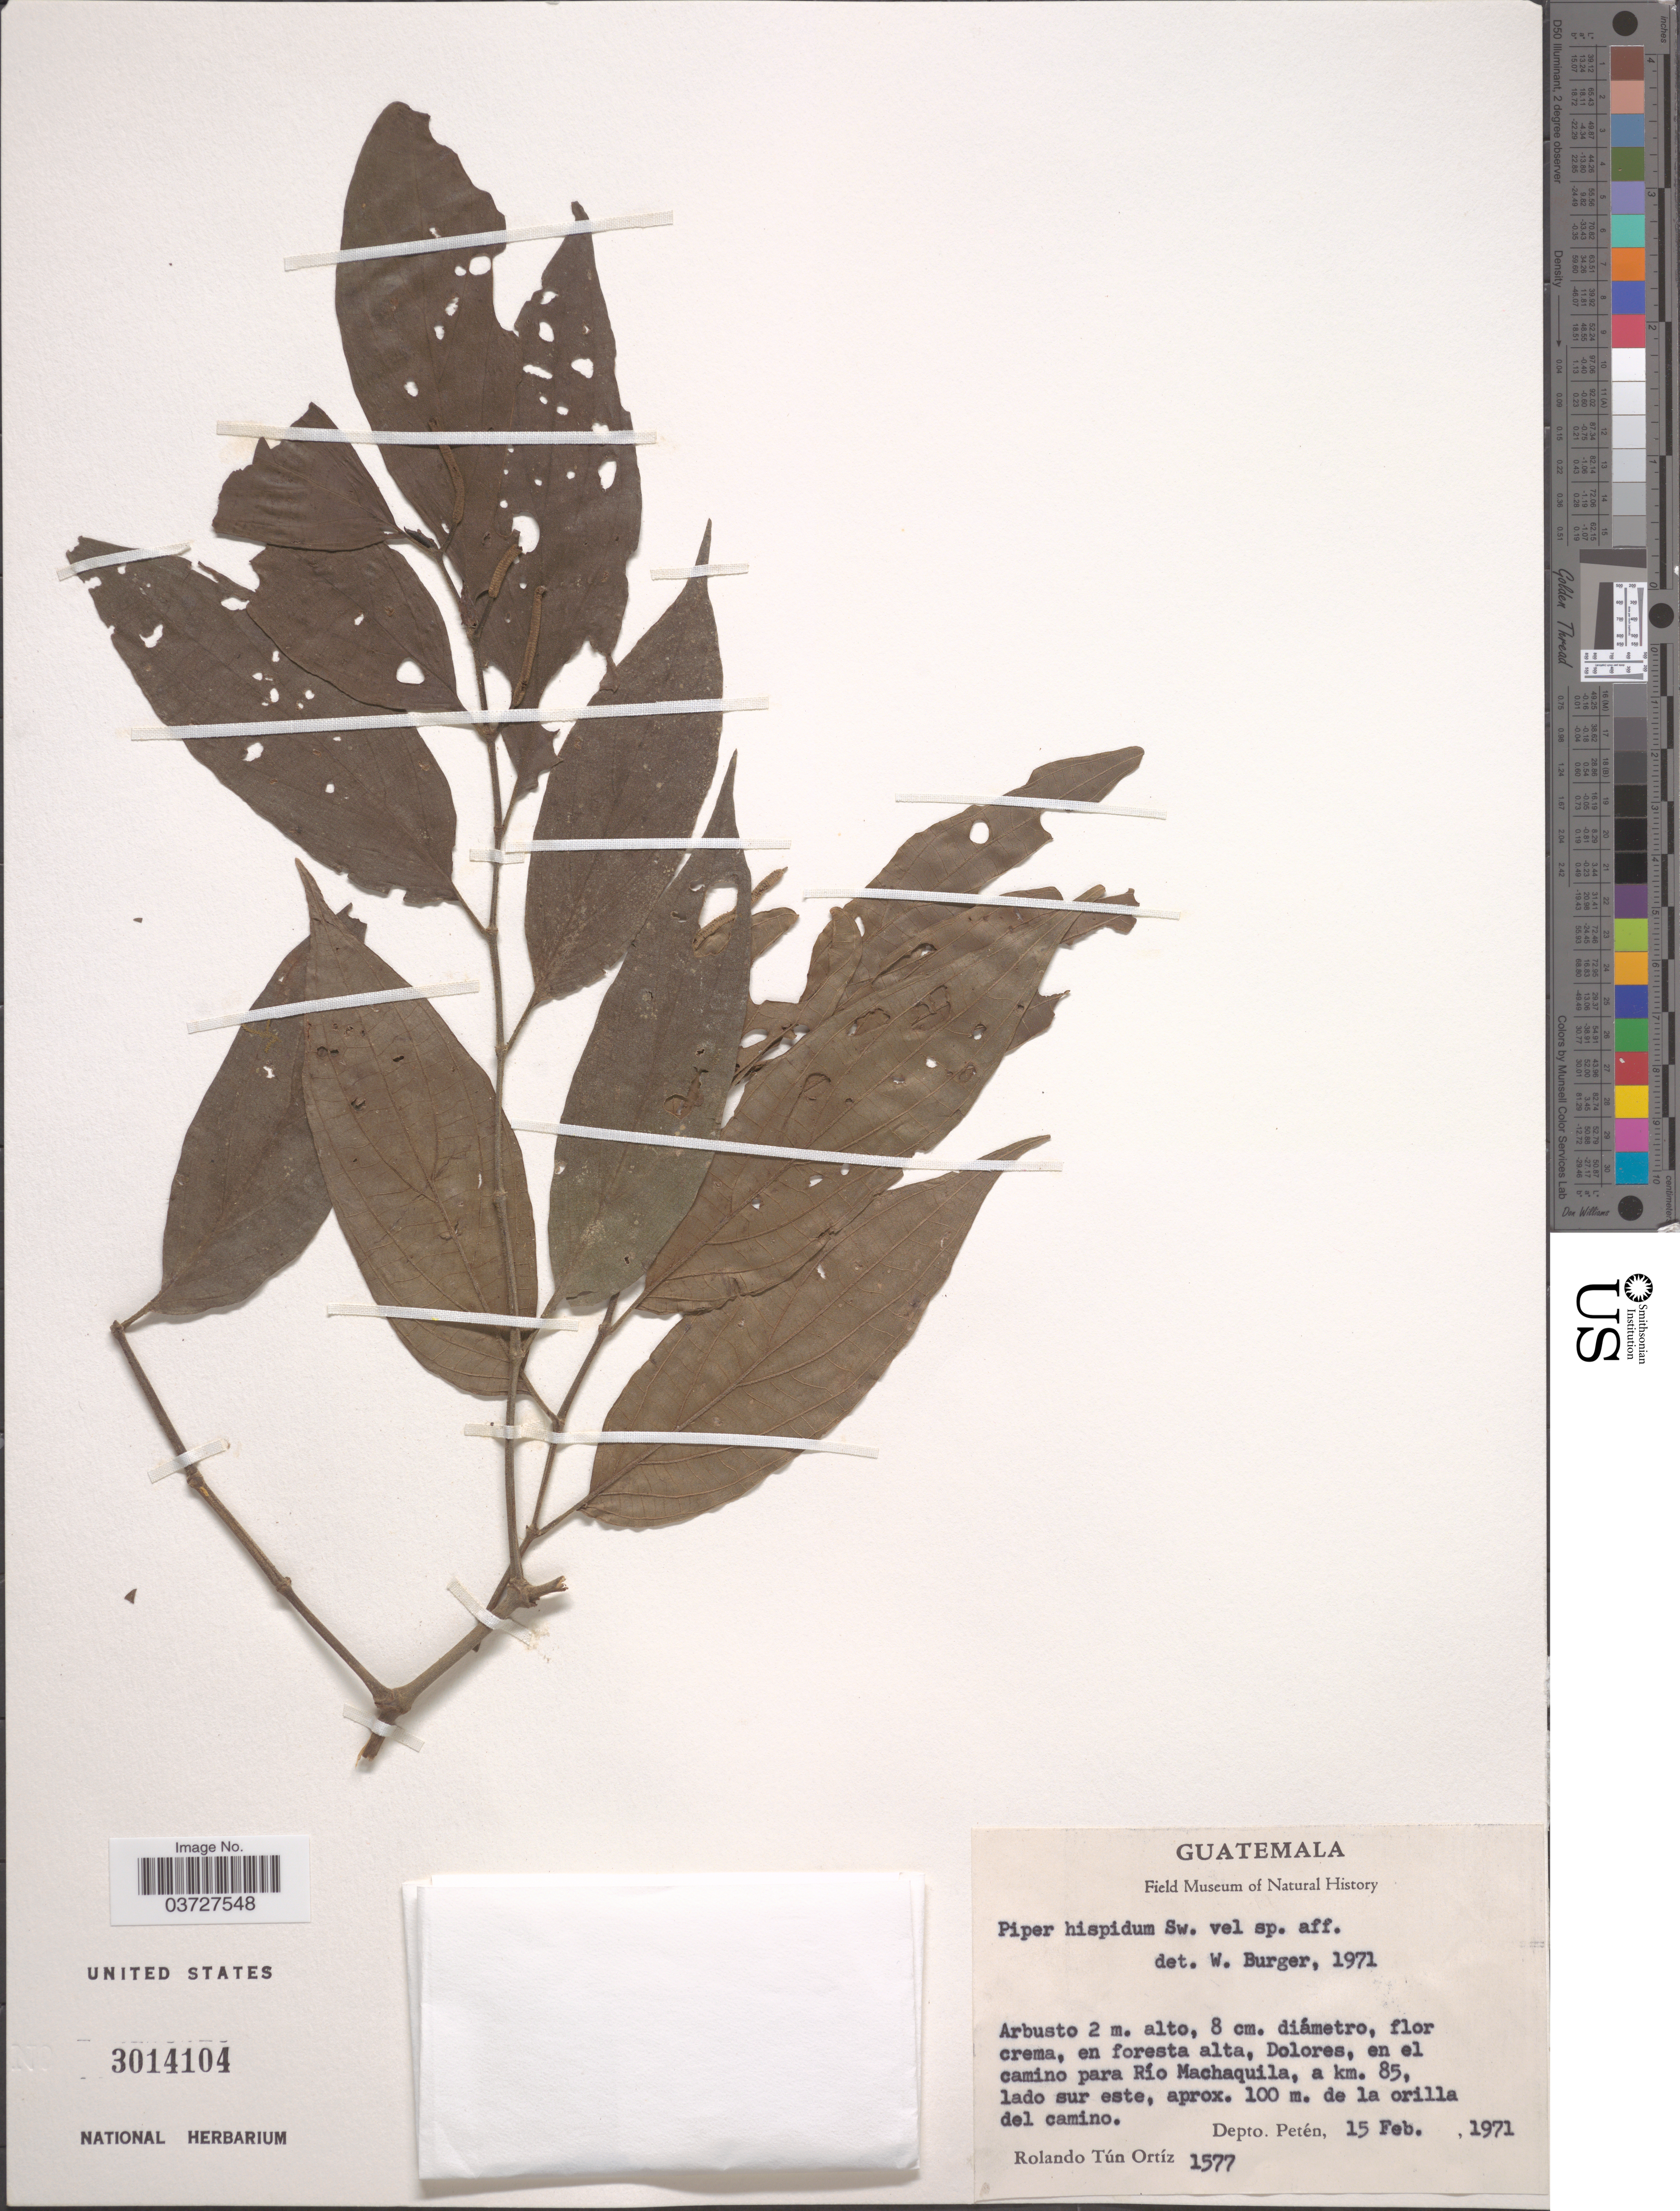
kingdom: Plantae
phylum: Tracheophyta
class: Magnoliopsida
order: Piperales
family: Piperaceae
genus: Piper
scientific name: Piper hispidum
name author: Sw.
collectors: R. T. Ortíz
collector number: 1577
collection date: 1971-02-15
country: Guatemala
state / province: El Peten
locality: En foresta alta, Dolores, en el camino para Río Machaquila, a km. 85, lado sur este, de la orilla del camino. Depto. Petén.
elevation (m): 100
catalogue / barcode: US 3014104